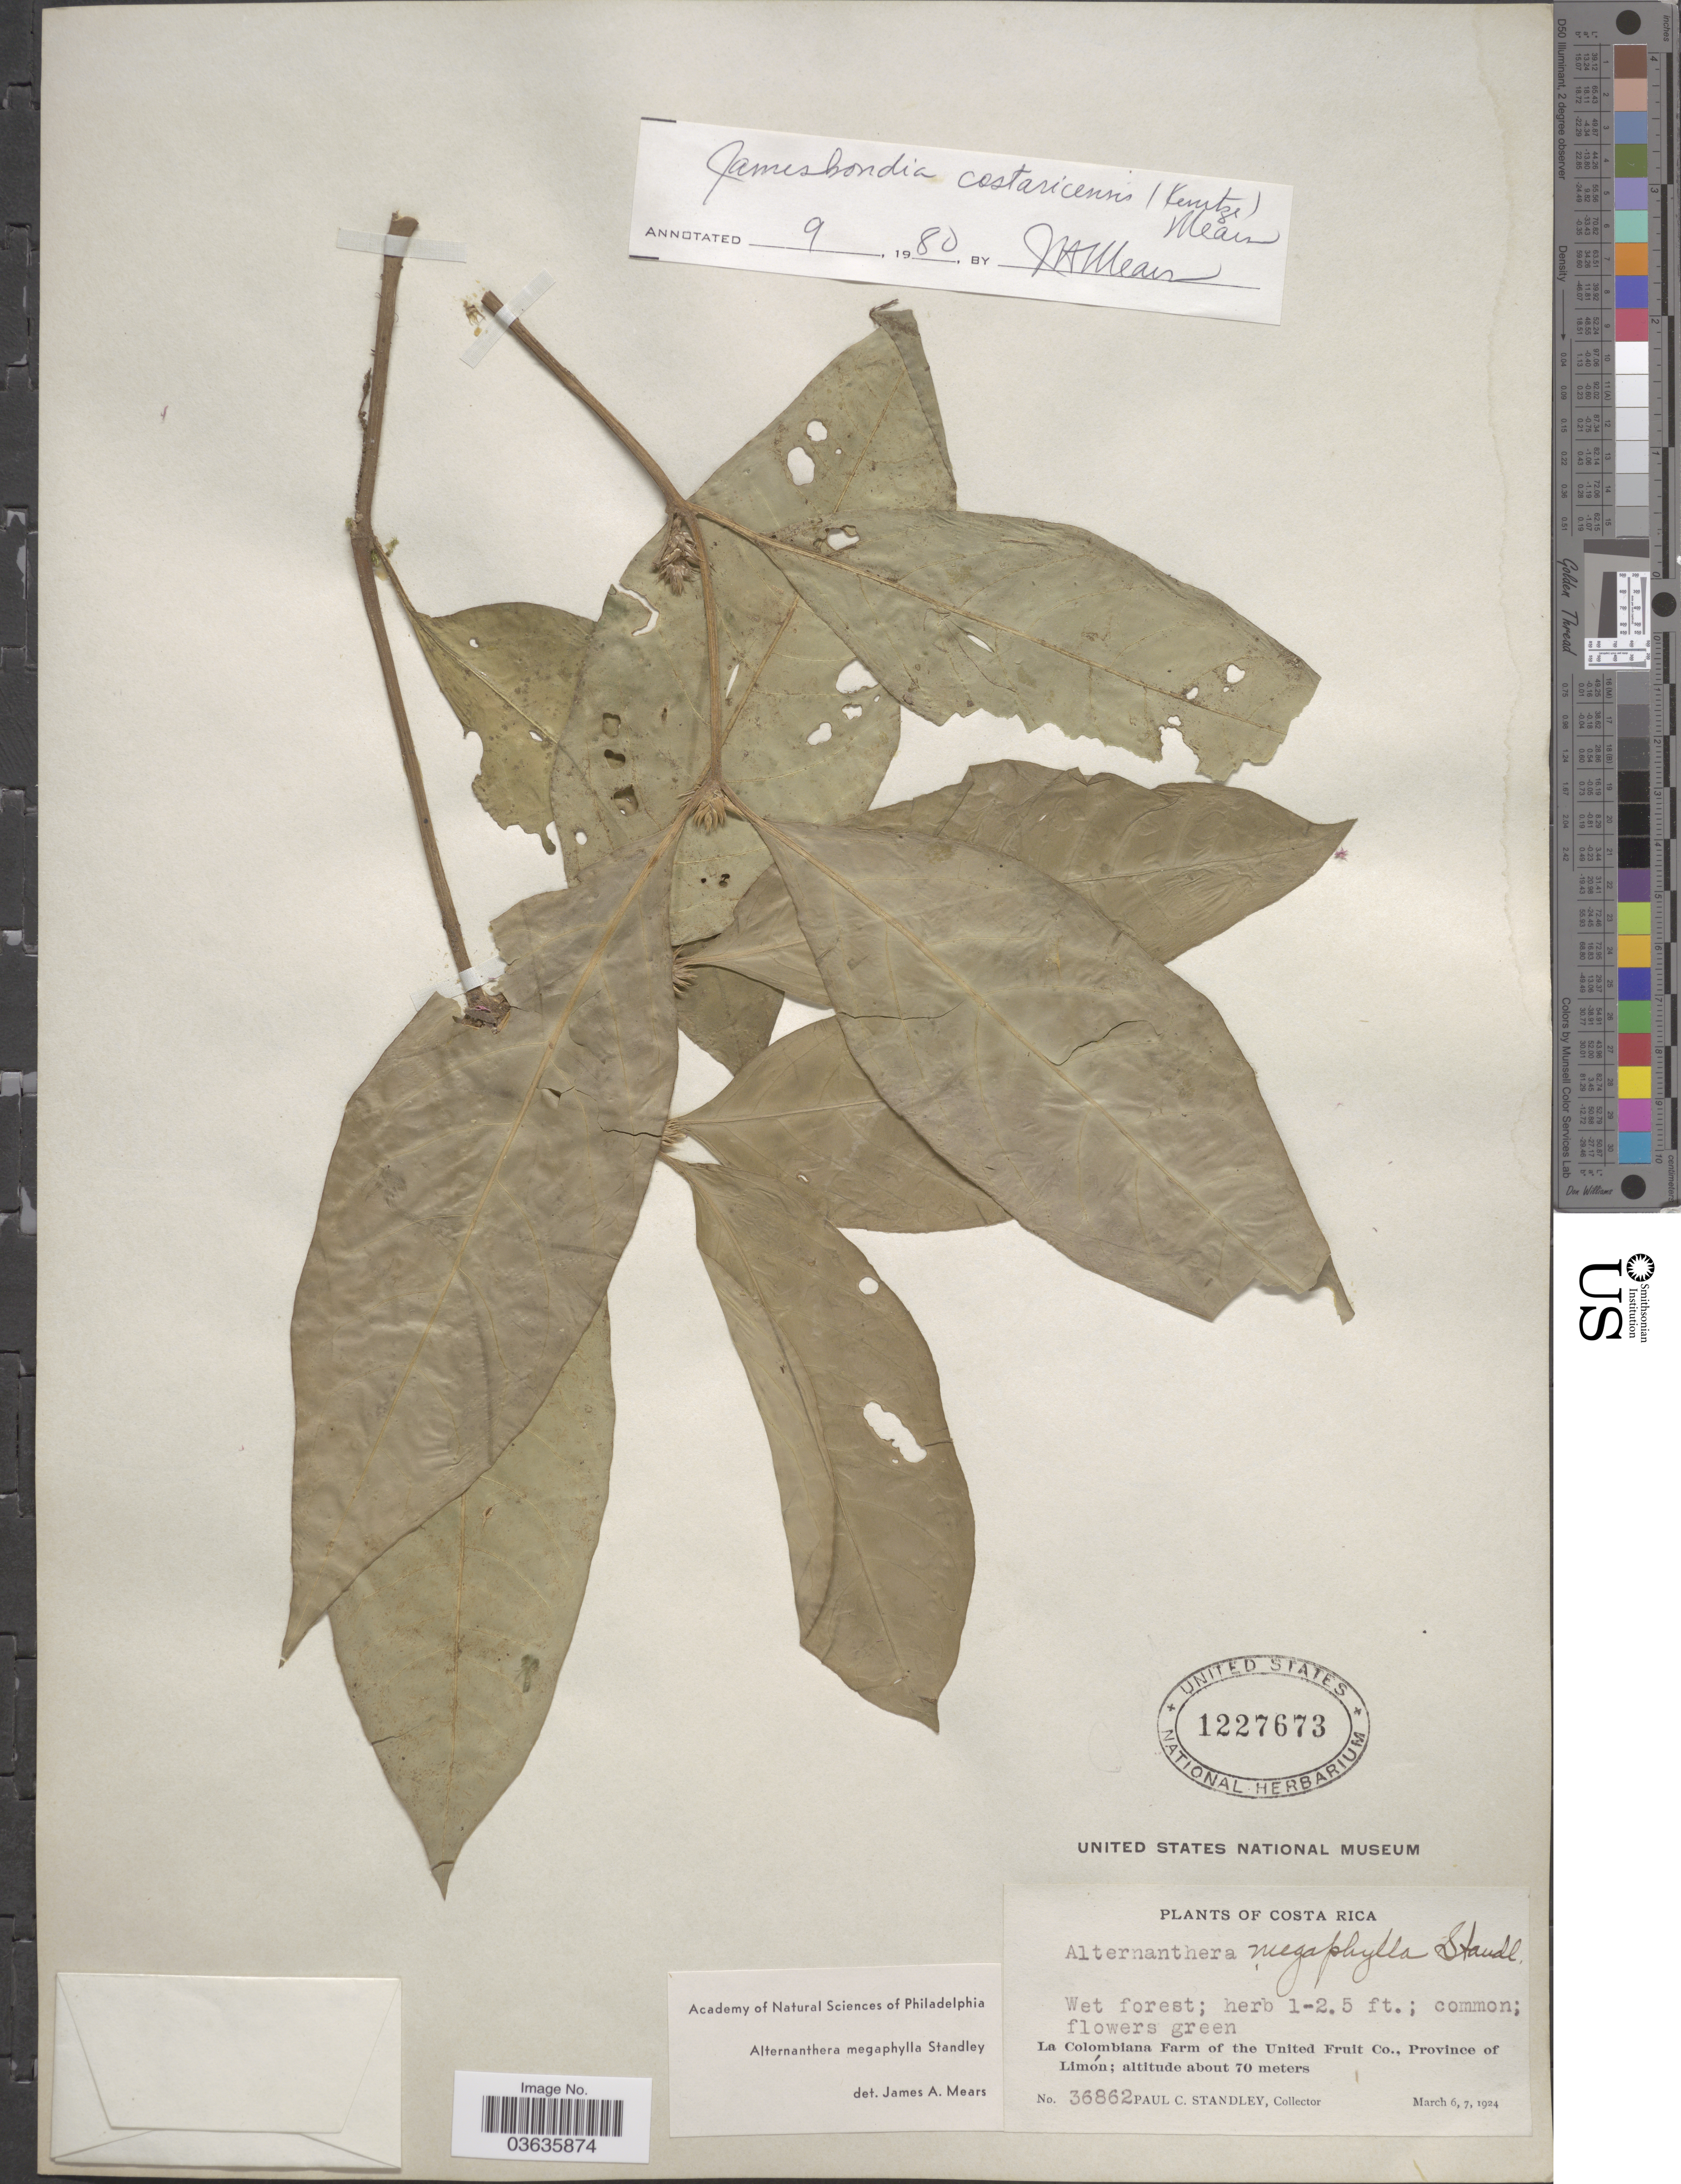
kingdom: Plantae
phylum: Tracheophyta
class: Magnoliopsida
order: Caryophyllales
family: Amaranthaceae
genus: Alternanthera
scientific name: Alternanthera megaphylla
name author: (Standl.) Standl.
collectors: P. C. Standley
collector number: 36862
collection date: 1924-03-06/1924-03-07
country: Costa Rica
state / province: Limón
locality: La Colombiana Farm of the United Fruit Co.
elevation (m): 70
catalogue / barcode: US 1227673